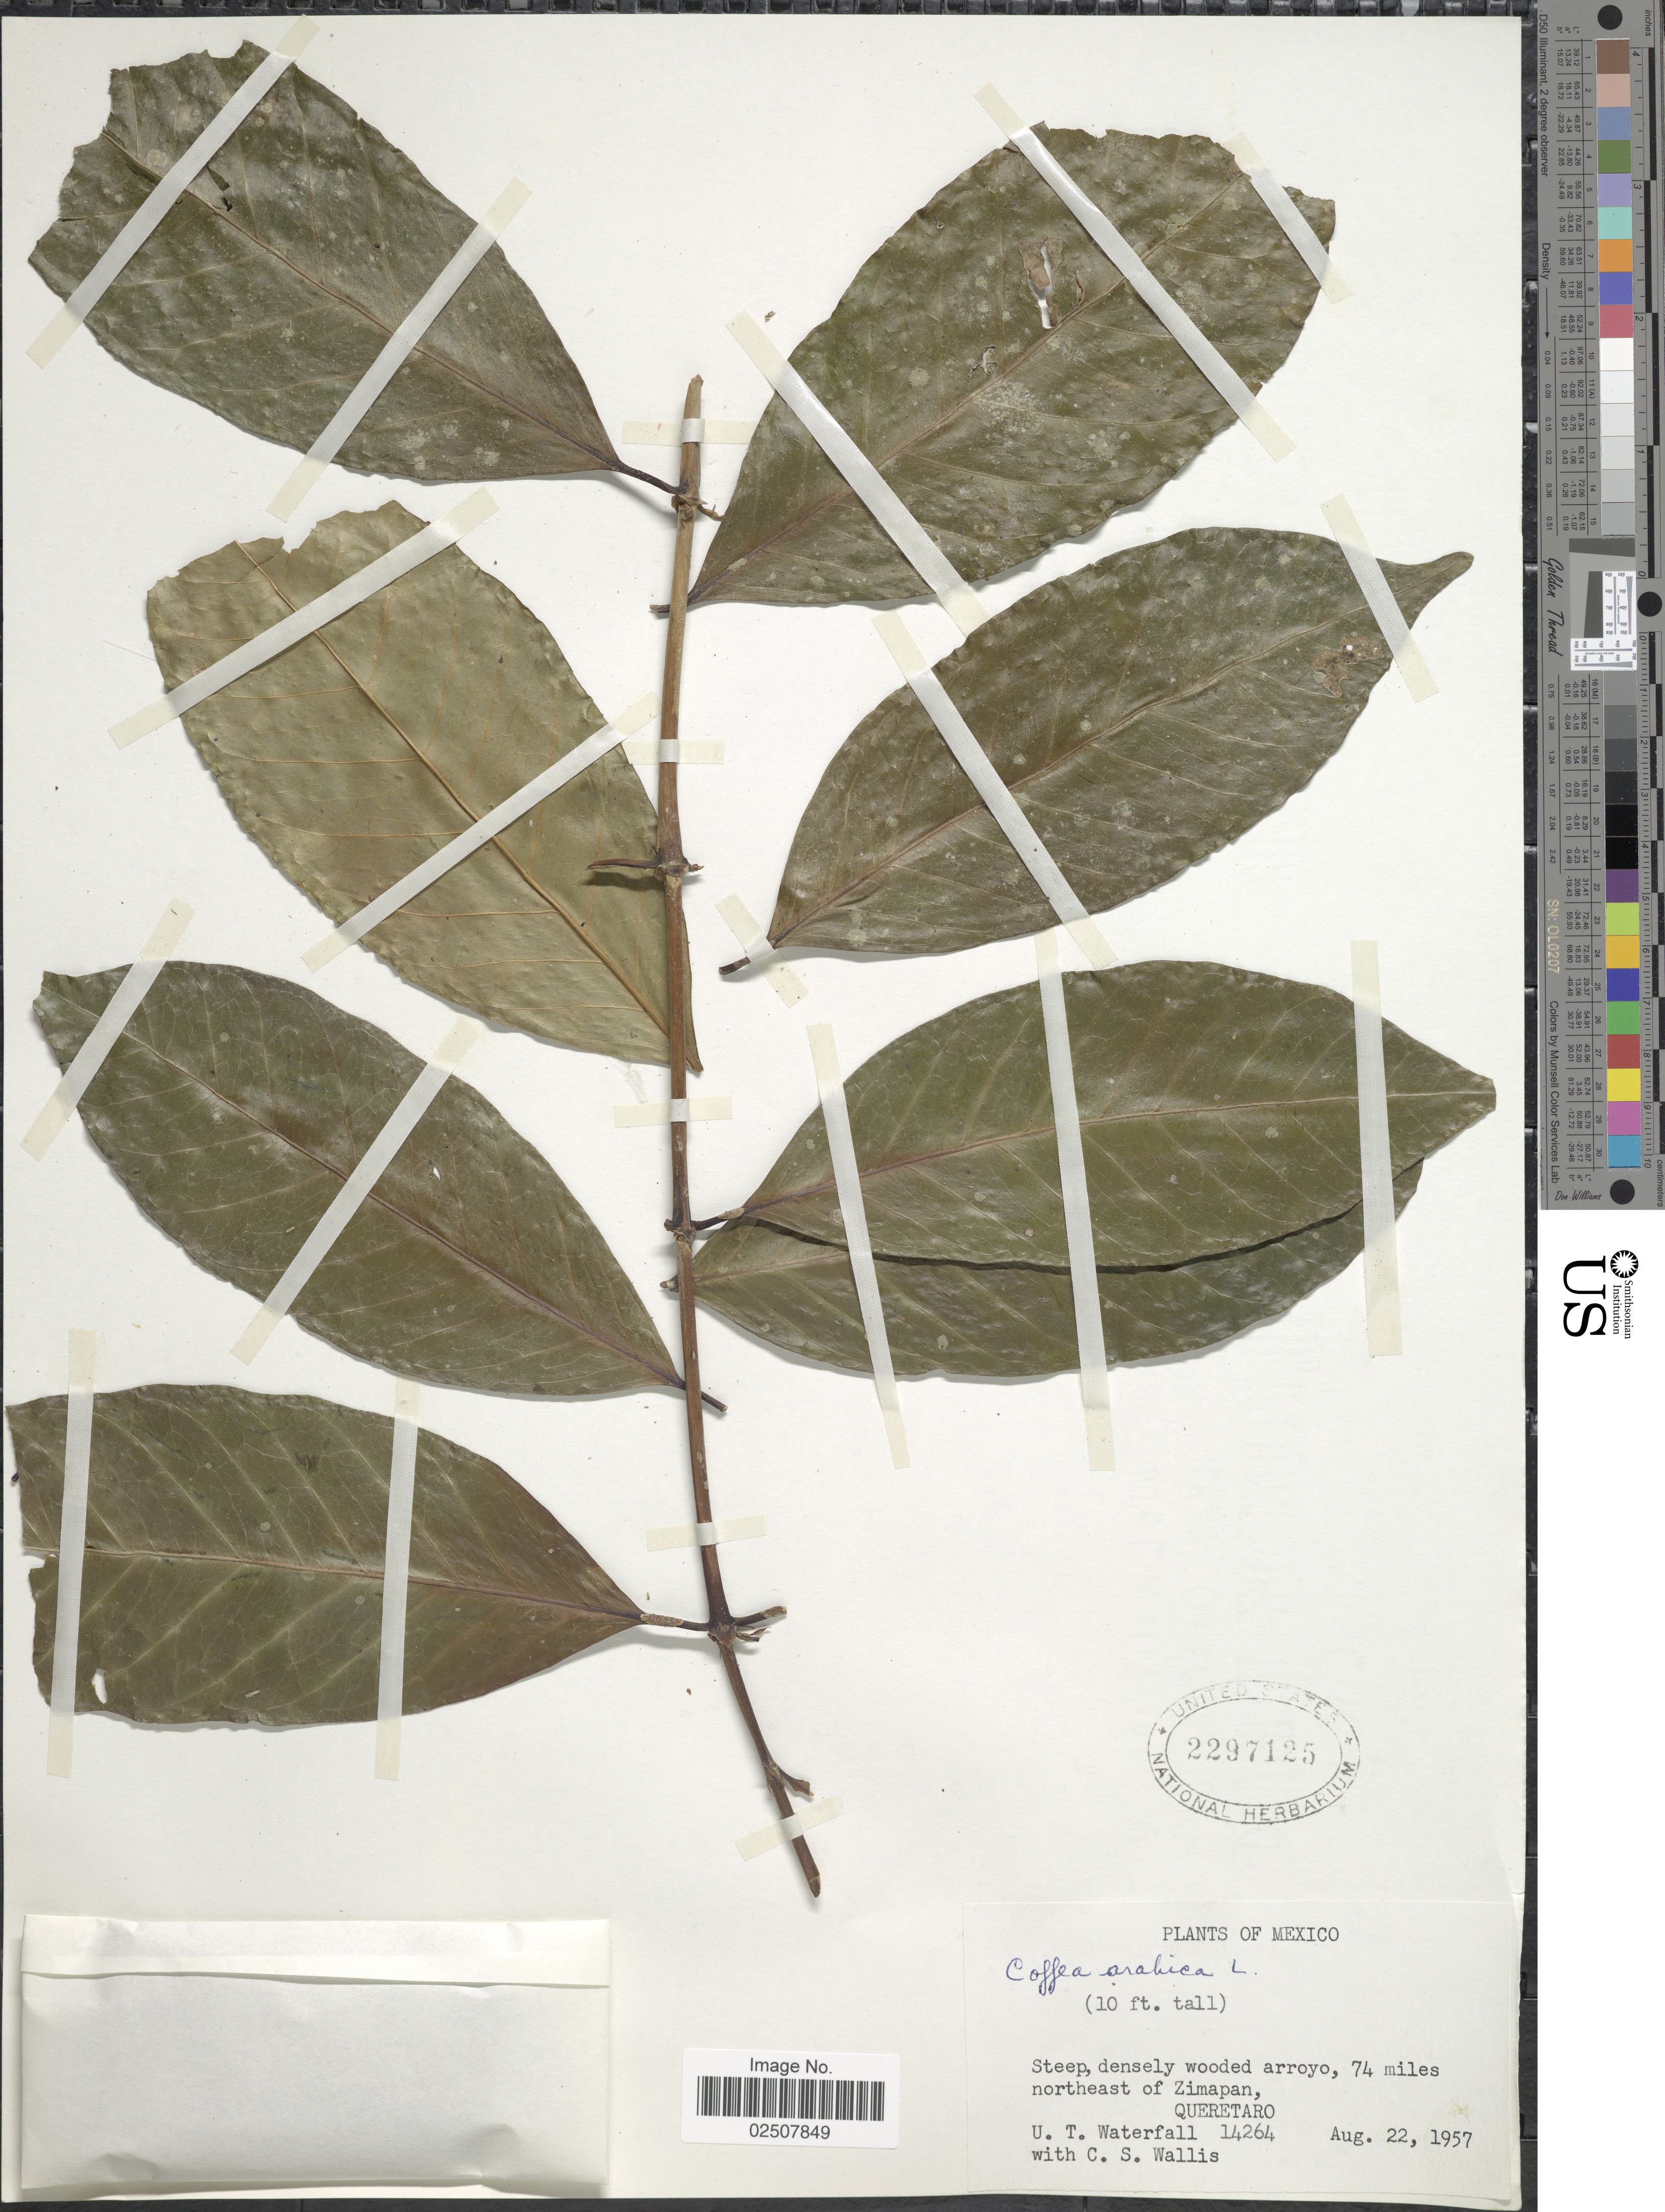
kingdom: Plantae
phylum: Tracheophyta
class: Magnoliopsida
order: Gentianales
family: Rubiaceae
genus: Coffea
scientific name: Coffea arabica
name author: L.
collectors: U. T. Waterfall & C. S. Wallis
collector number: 14264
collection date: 1957-08-22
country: Mexico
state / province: Querétaro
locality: Steep, densely wooded arroyo, 74 miles northeast of Zimapan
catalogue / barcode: US 2297125